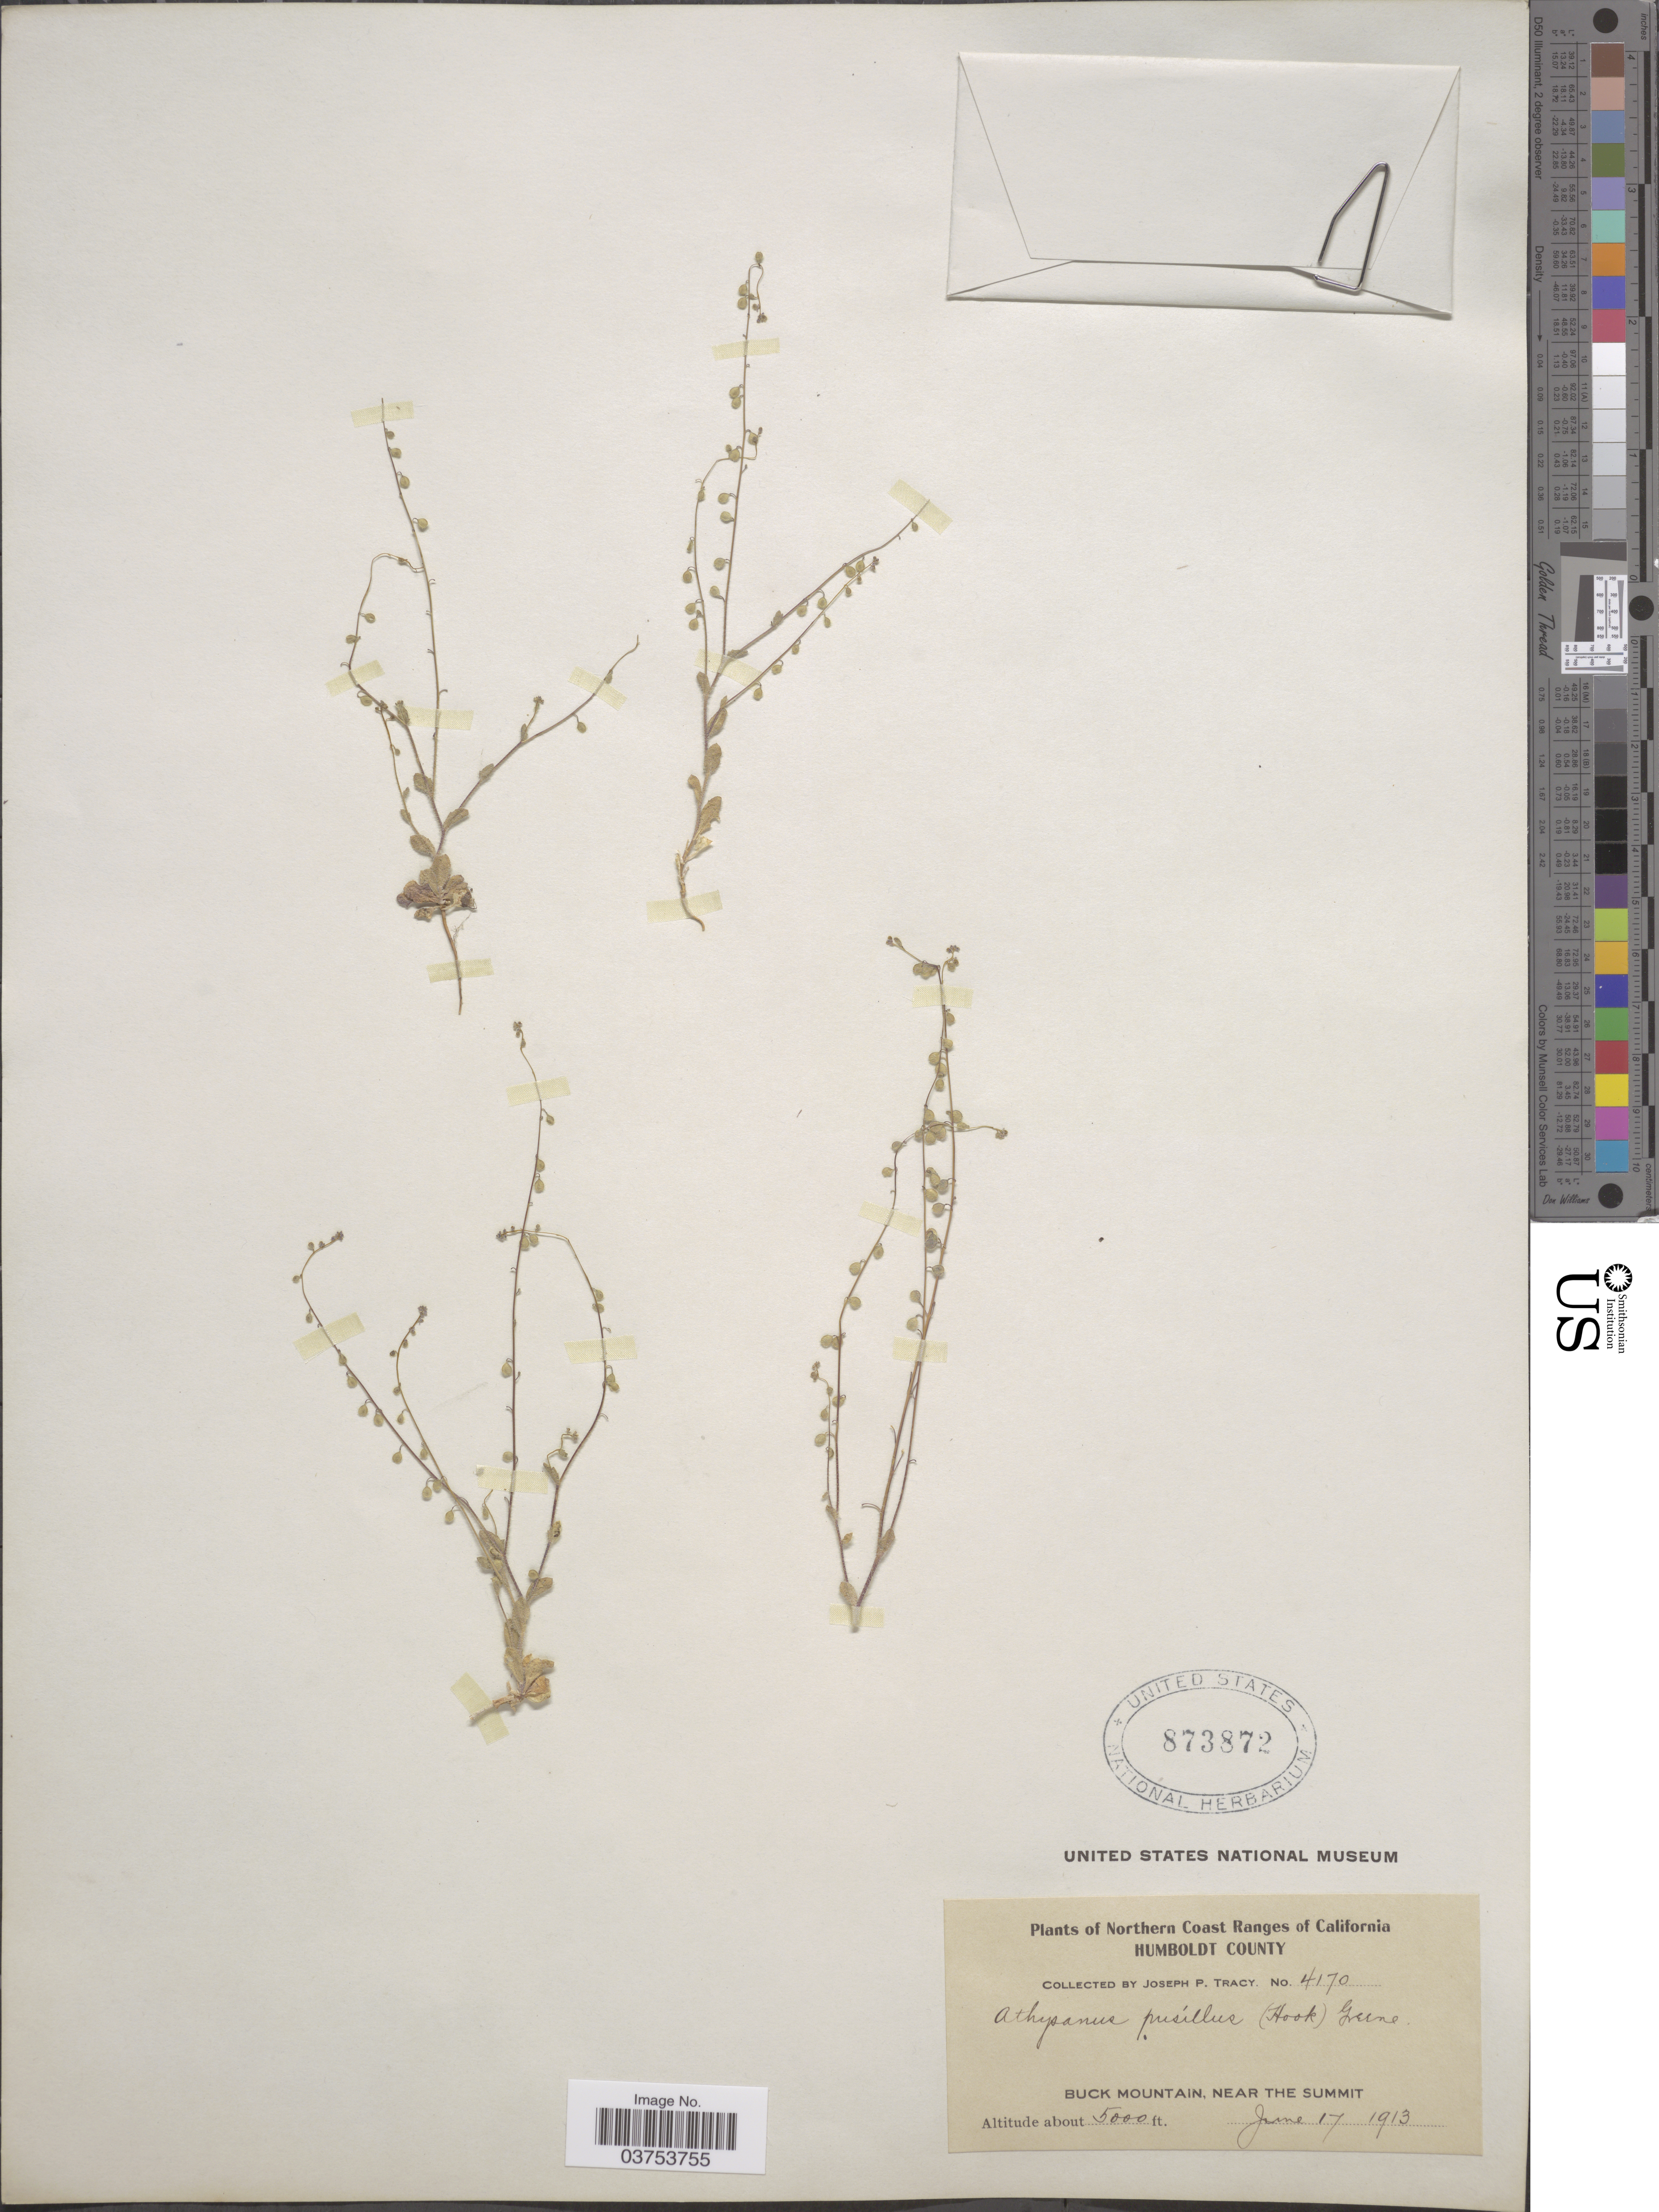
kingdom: Plantae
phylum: Tracheophyta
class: Magnoliopsida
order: Brassicales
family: Brassicaceae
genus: Athysanus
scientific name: Athysanus pusillus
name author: (Hook.) Greene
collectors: J. Tracy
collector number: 4170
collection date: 1913-06-17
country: United States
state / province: California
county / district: Humboldt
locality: Northern Coast Ranges. Humboldt County. Buck Mountain, near the Summit.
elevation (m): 1524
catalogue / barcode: US 873872